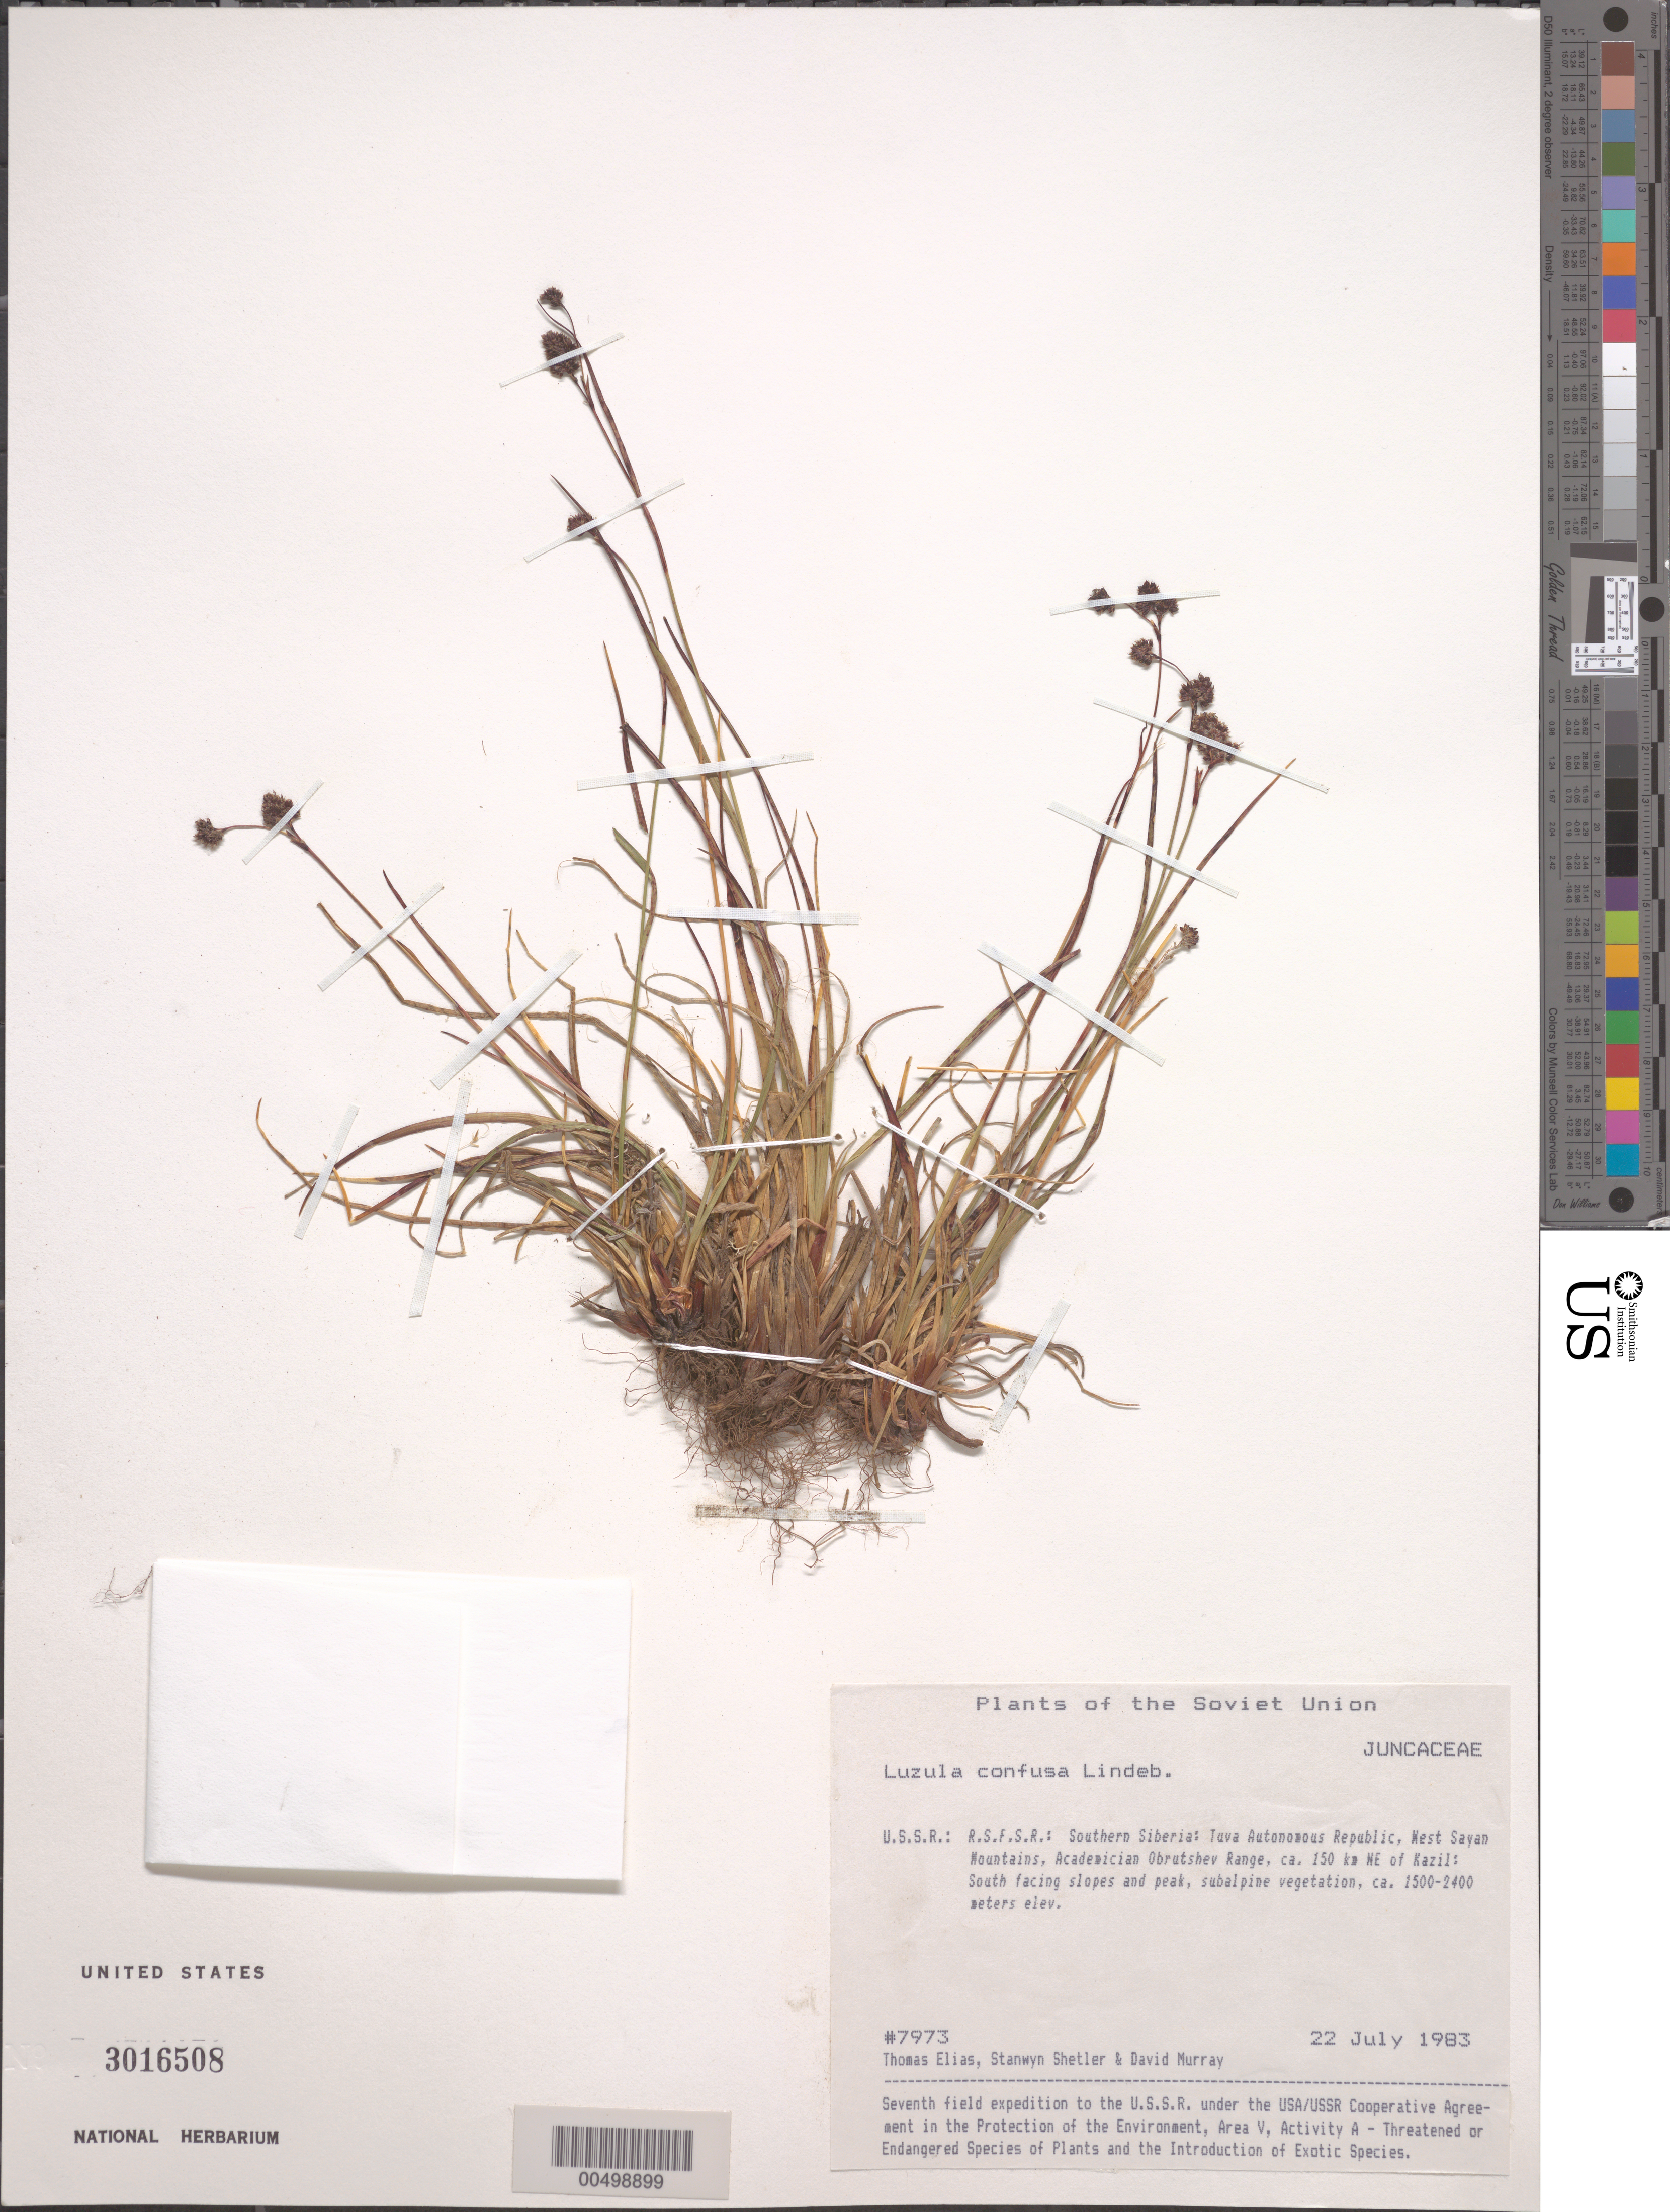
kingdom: Plantae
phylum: Tracheophyta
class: Liliopsida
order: Poales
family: Juncaceae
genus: Luzula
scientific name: Luzula confusa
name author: Lindeb.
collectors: T. Elias, S. Shetler & D. F. Murray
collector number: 7973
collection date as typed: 22 Jul 1983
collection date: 1983-07-22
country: Russian Federation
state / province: Tuva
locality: West Sayan Mountains, Academician Obrutshev Range, ca. 150 km NE of Kazil [Kyzyl]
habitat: south-facing slopes amd peak, subalpine vegetation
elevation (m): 1500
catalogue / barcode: US 3016508